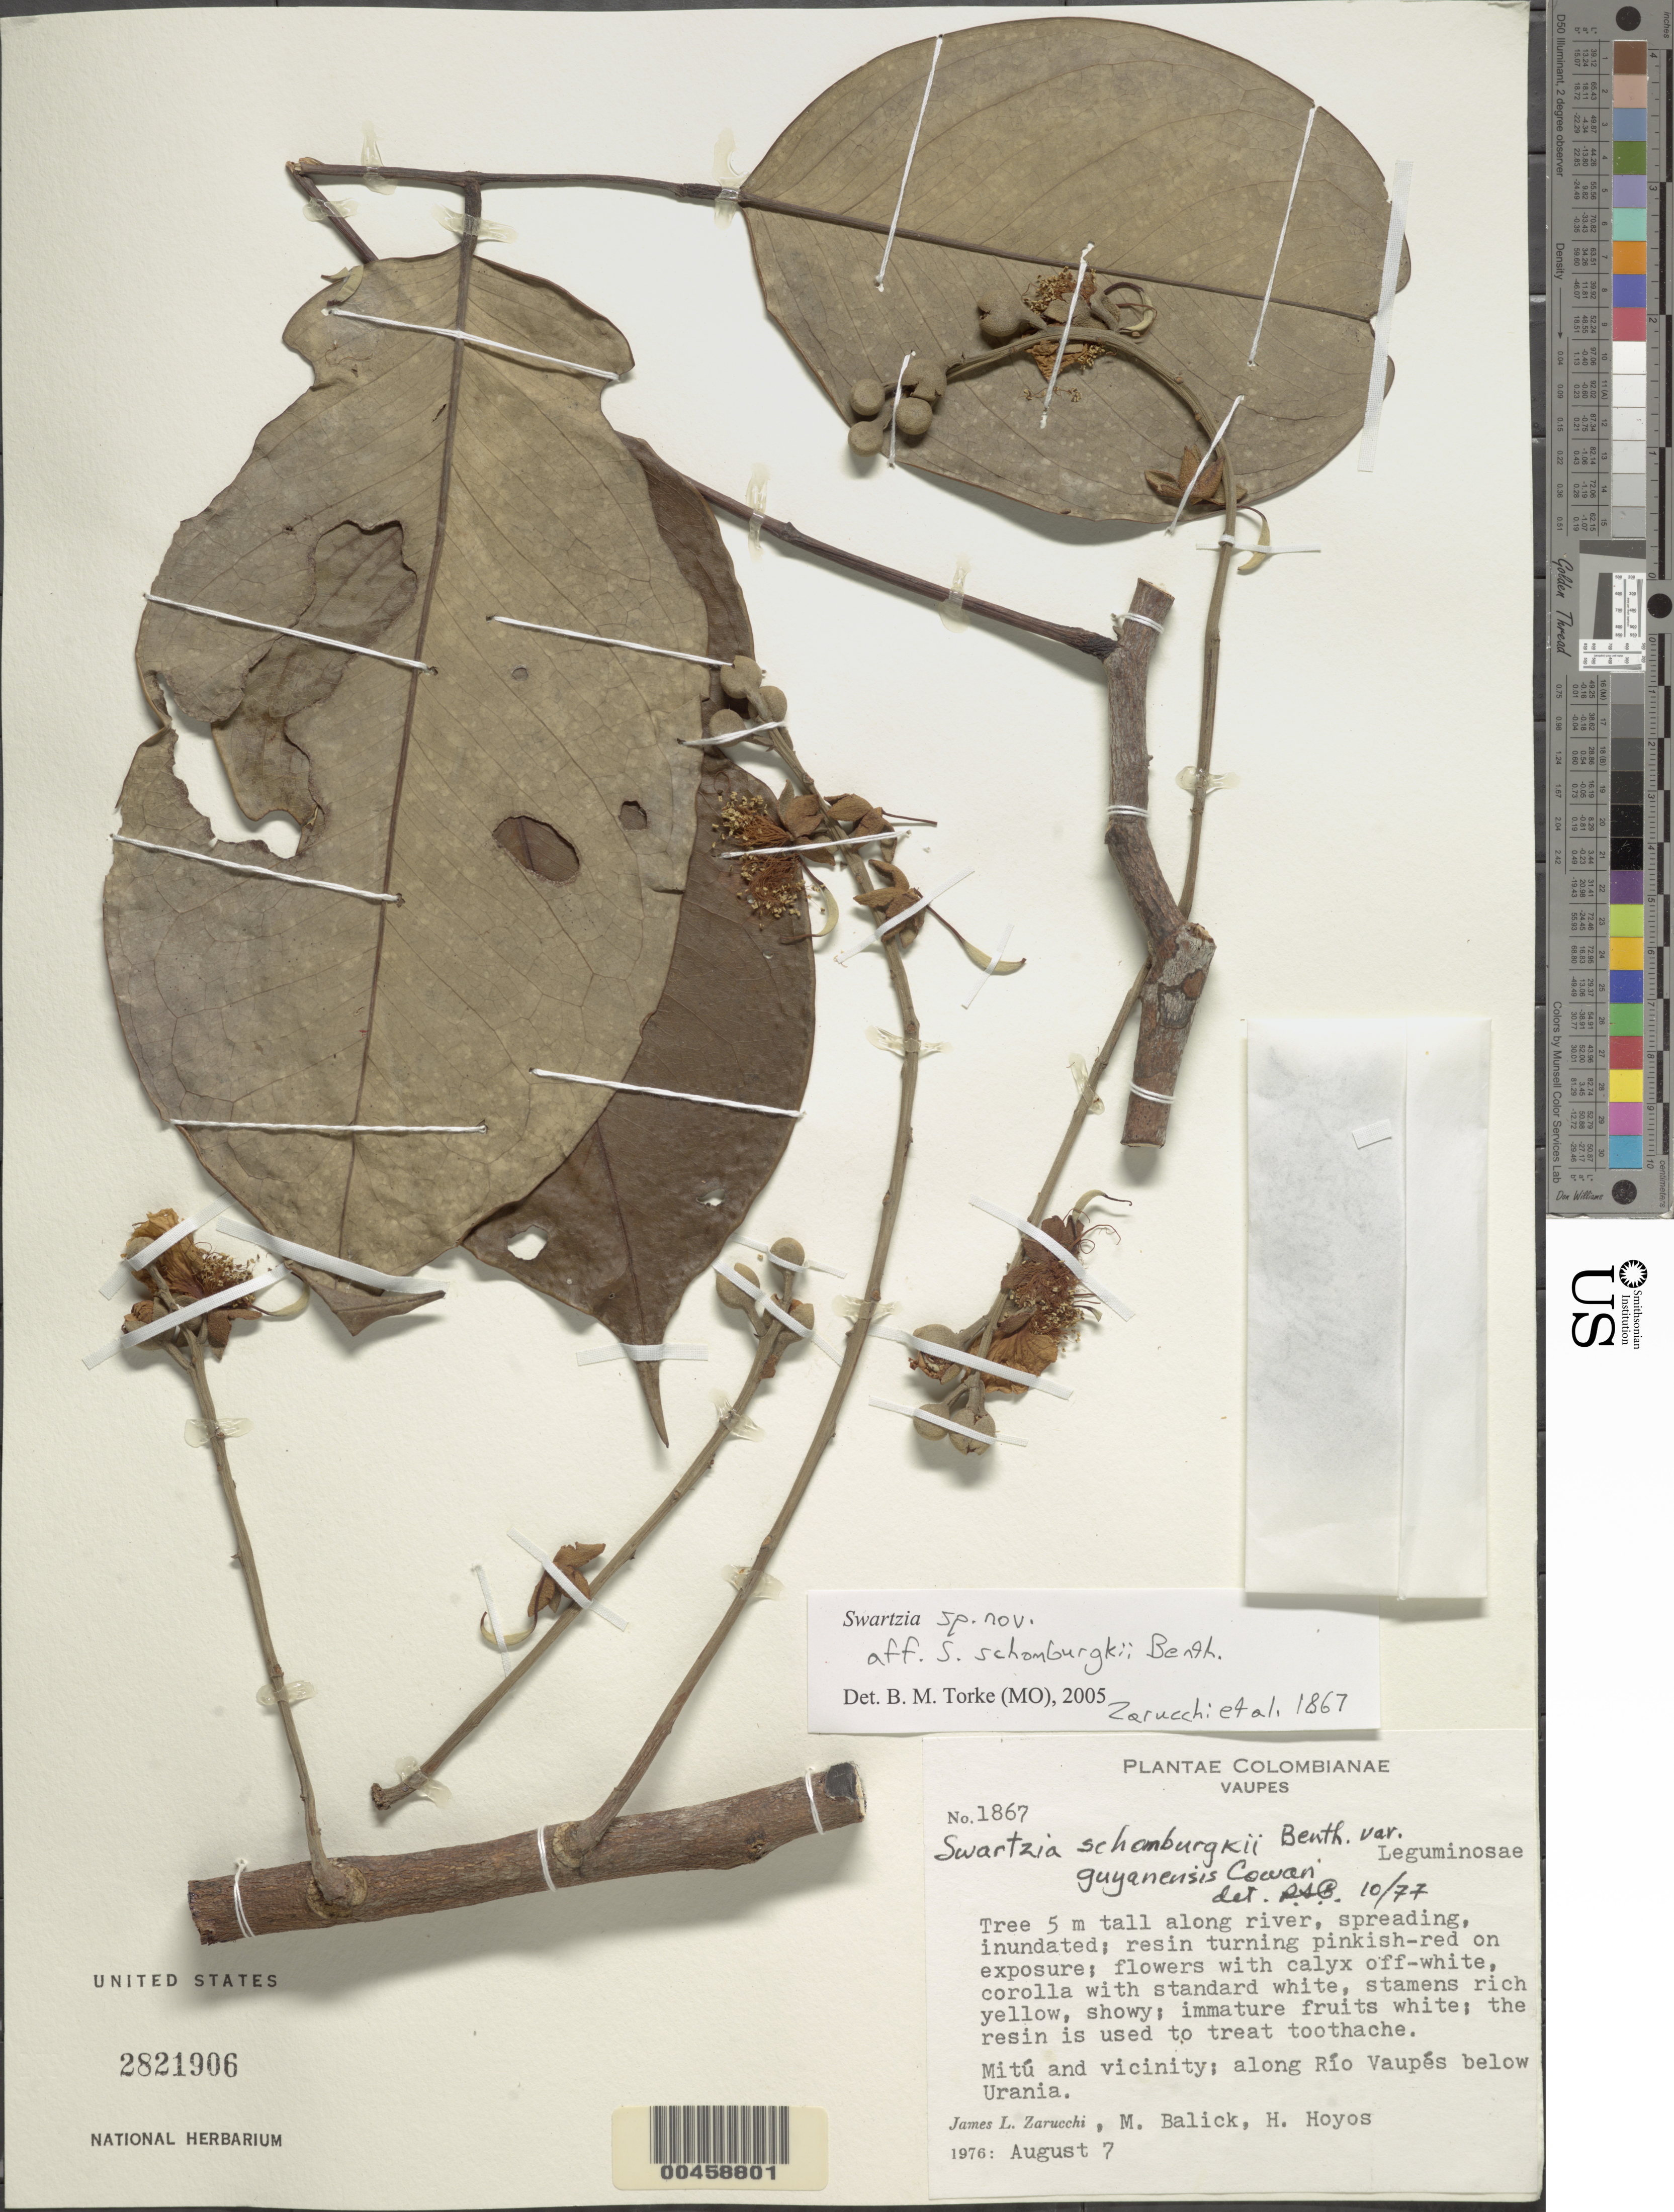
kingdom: Plantae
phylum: Tracheophyta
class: Magnoliopsida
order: Fabales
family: Fabaceae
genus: Swartzia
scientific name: Swartzia schomburgkii var. guayanensis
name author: R.S. Cowan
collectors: J. L. Zarucchi, M. J. Balick & H. Hoyos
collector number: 1867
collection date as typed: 07 Aug 1976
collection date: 1976-08-07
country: Colombia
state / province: Vaupés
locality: Mitu and vicinity; along Rio Vaupes below Urania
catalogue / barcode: US 2821906